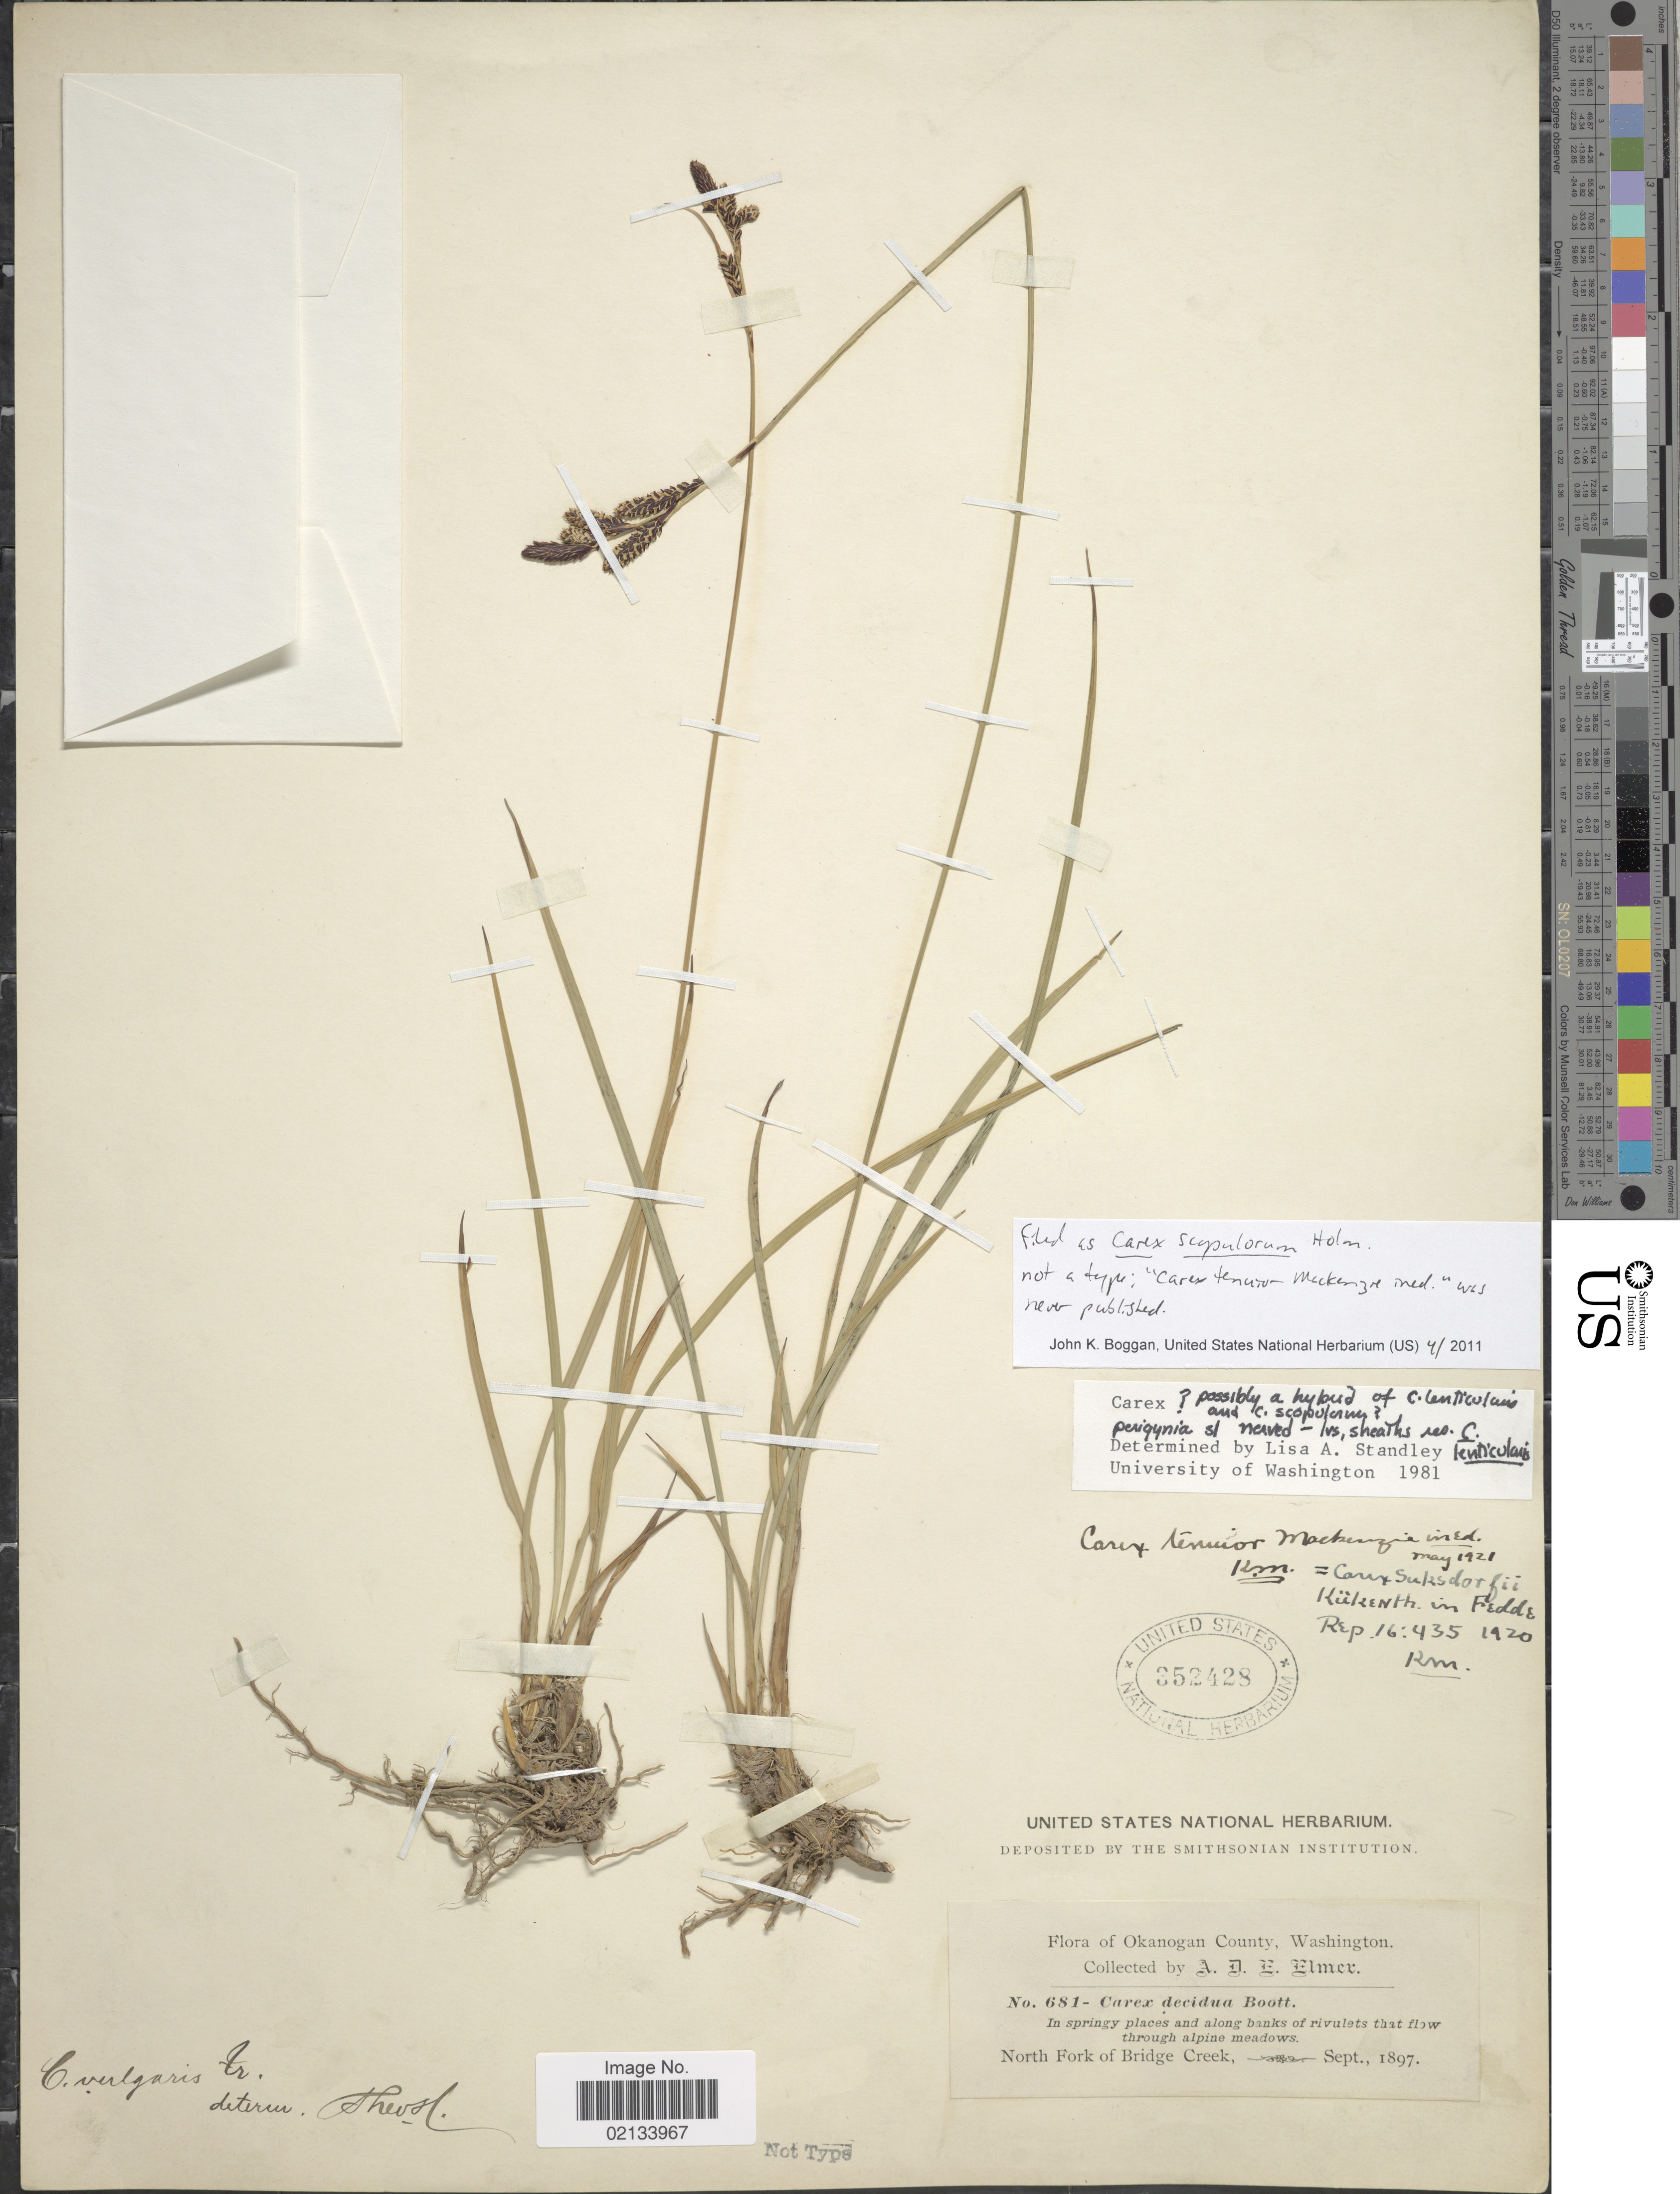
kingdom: Plantae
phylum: Tracheophyta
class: Liliopsida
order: Poales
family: Cyperaceae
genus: Carex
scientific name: Carex scopulorum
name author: Holm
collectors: A. D. E. Elmer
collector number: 681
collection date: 1897-09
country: United States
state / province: Washington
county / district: Okanogan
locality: Okanogan County, in springy places and along banks of rivulets that flow through alpine meadows, North Fork of Bridge Creek.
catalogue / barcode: US 352428